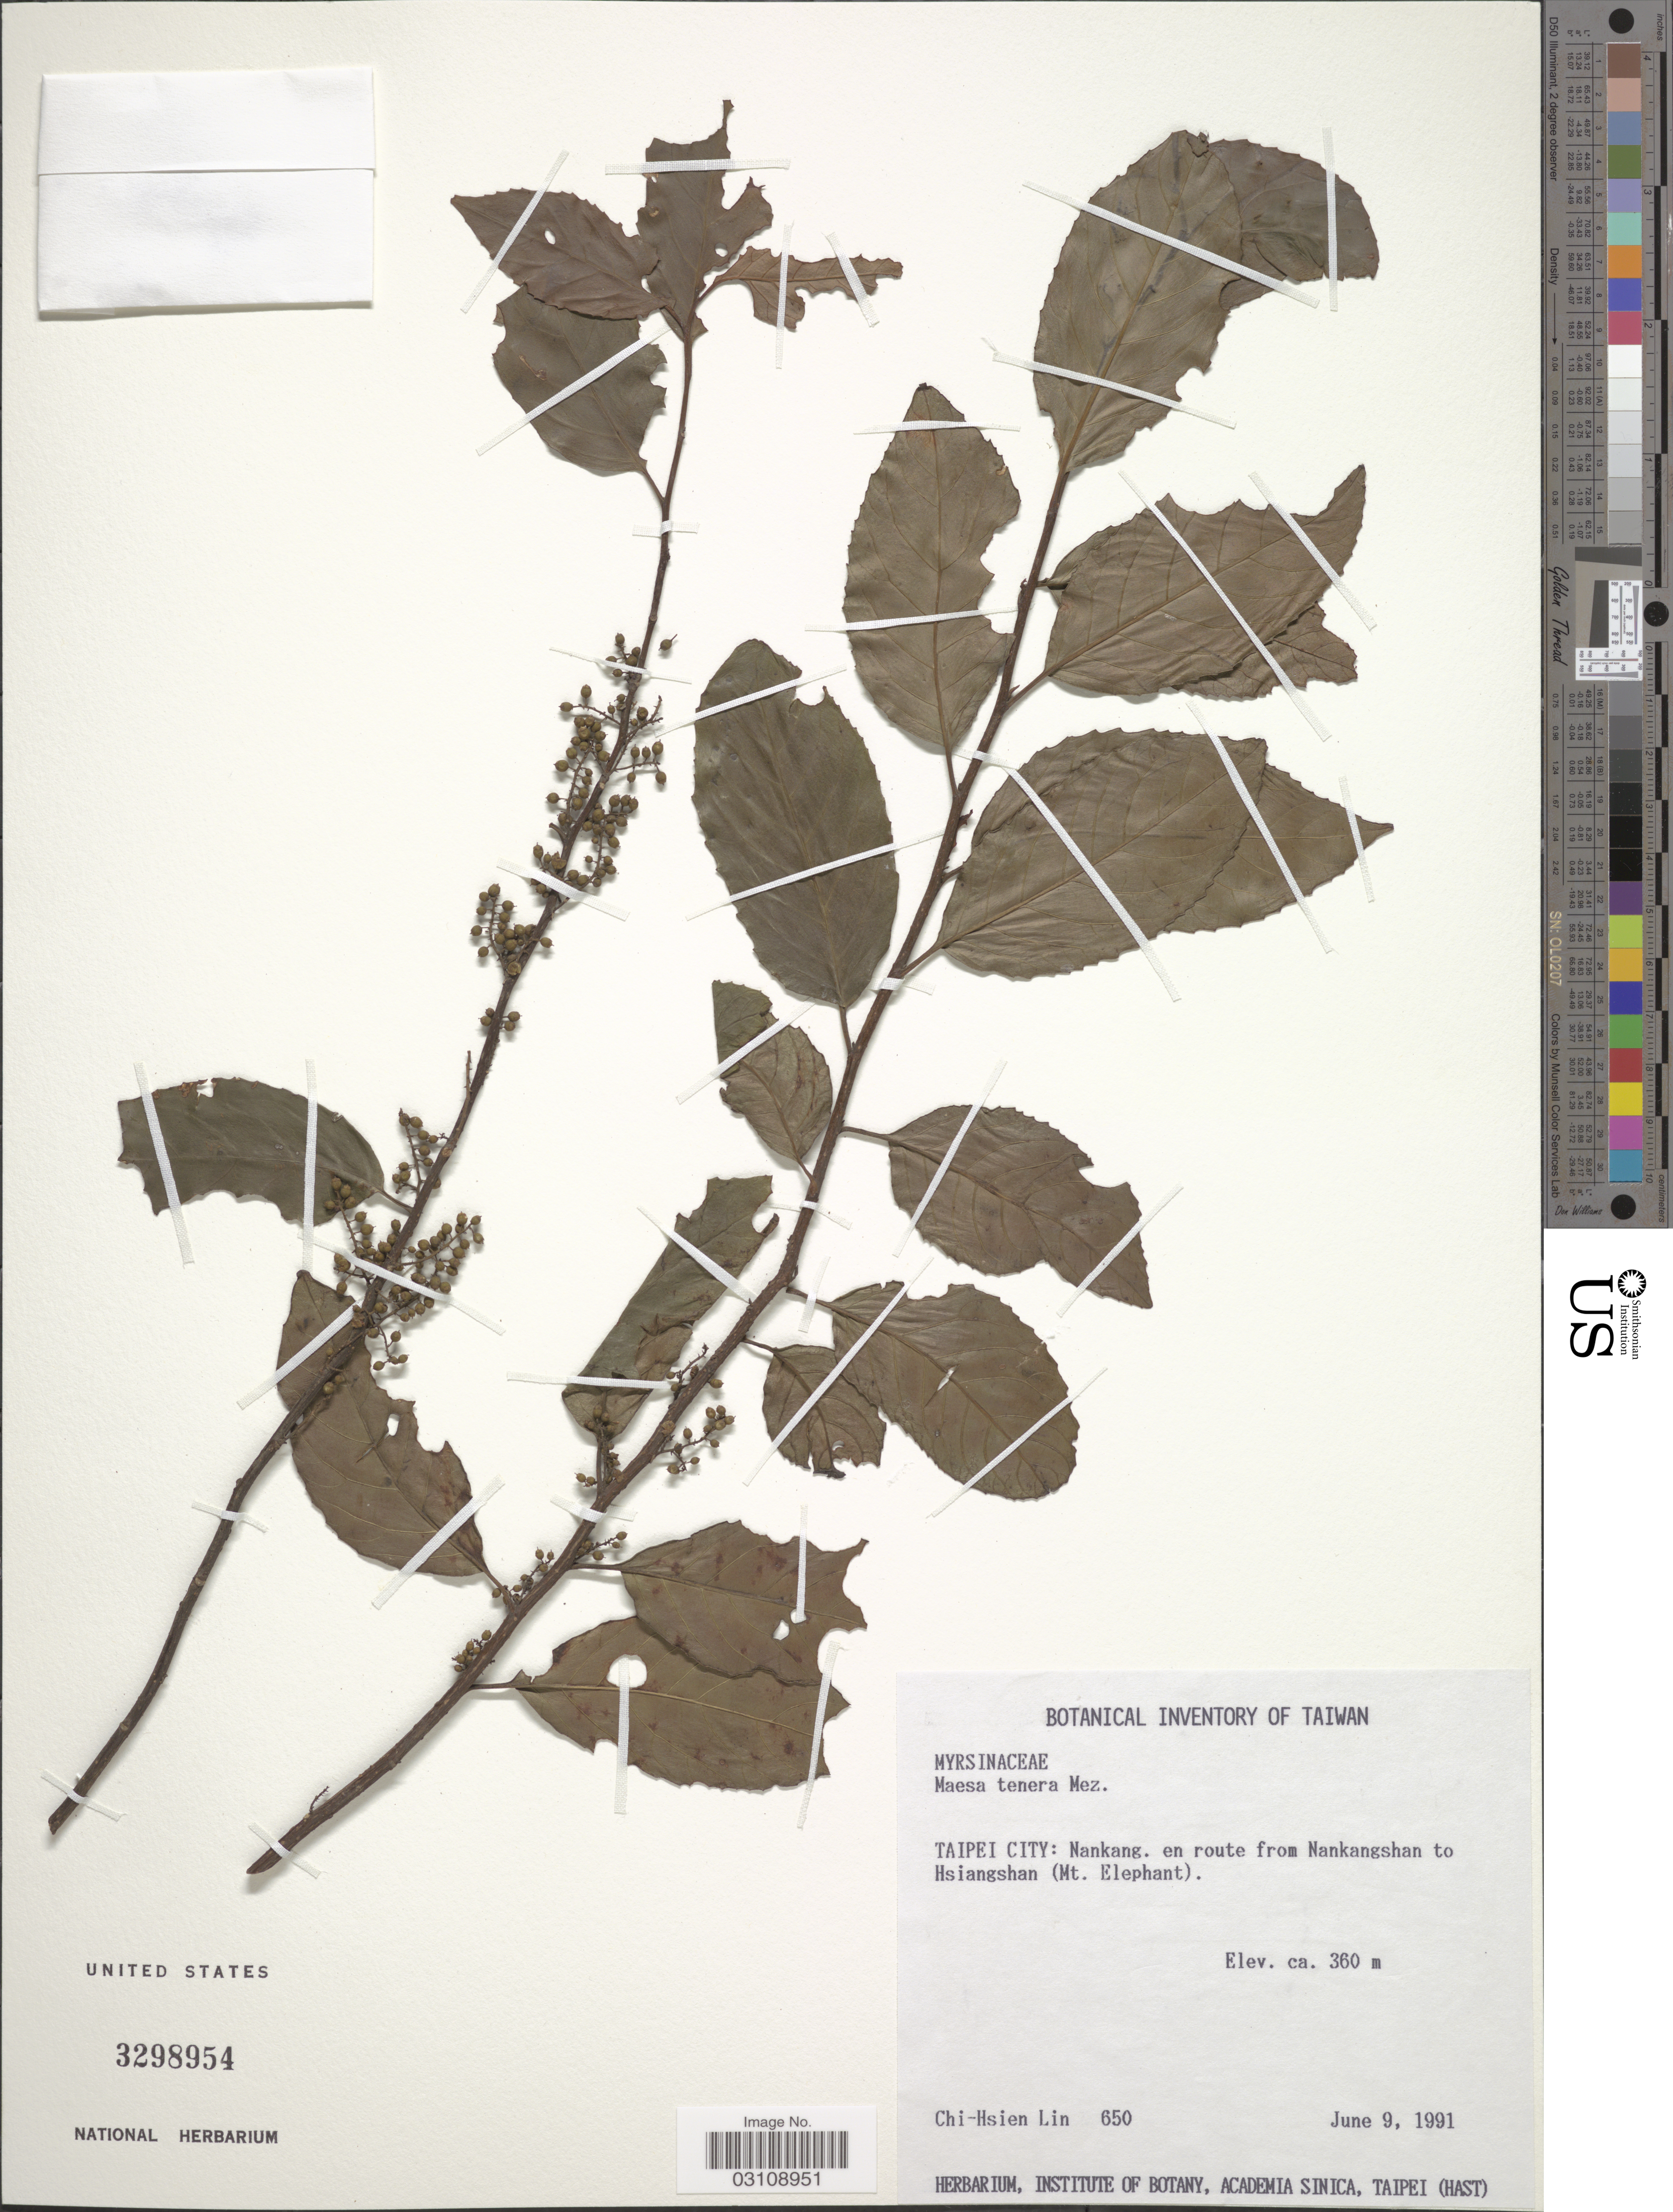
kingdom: Plantae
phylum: Tracheophyta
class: Magnoliopsida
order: Ericales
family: Primulaceae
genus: Maesa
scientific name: Maesa tenera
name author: Mez in Engl.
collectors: C. Lin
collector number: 650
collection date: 1991-06-09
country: Taiwan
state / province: Taipei City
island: Taiwan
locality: Taipei City: Nankang. En route from Nankangshan to Hsiangshan (Mt. Elephant).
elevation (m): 360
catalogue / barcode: US 3298954